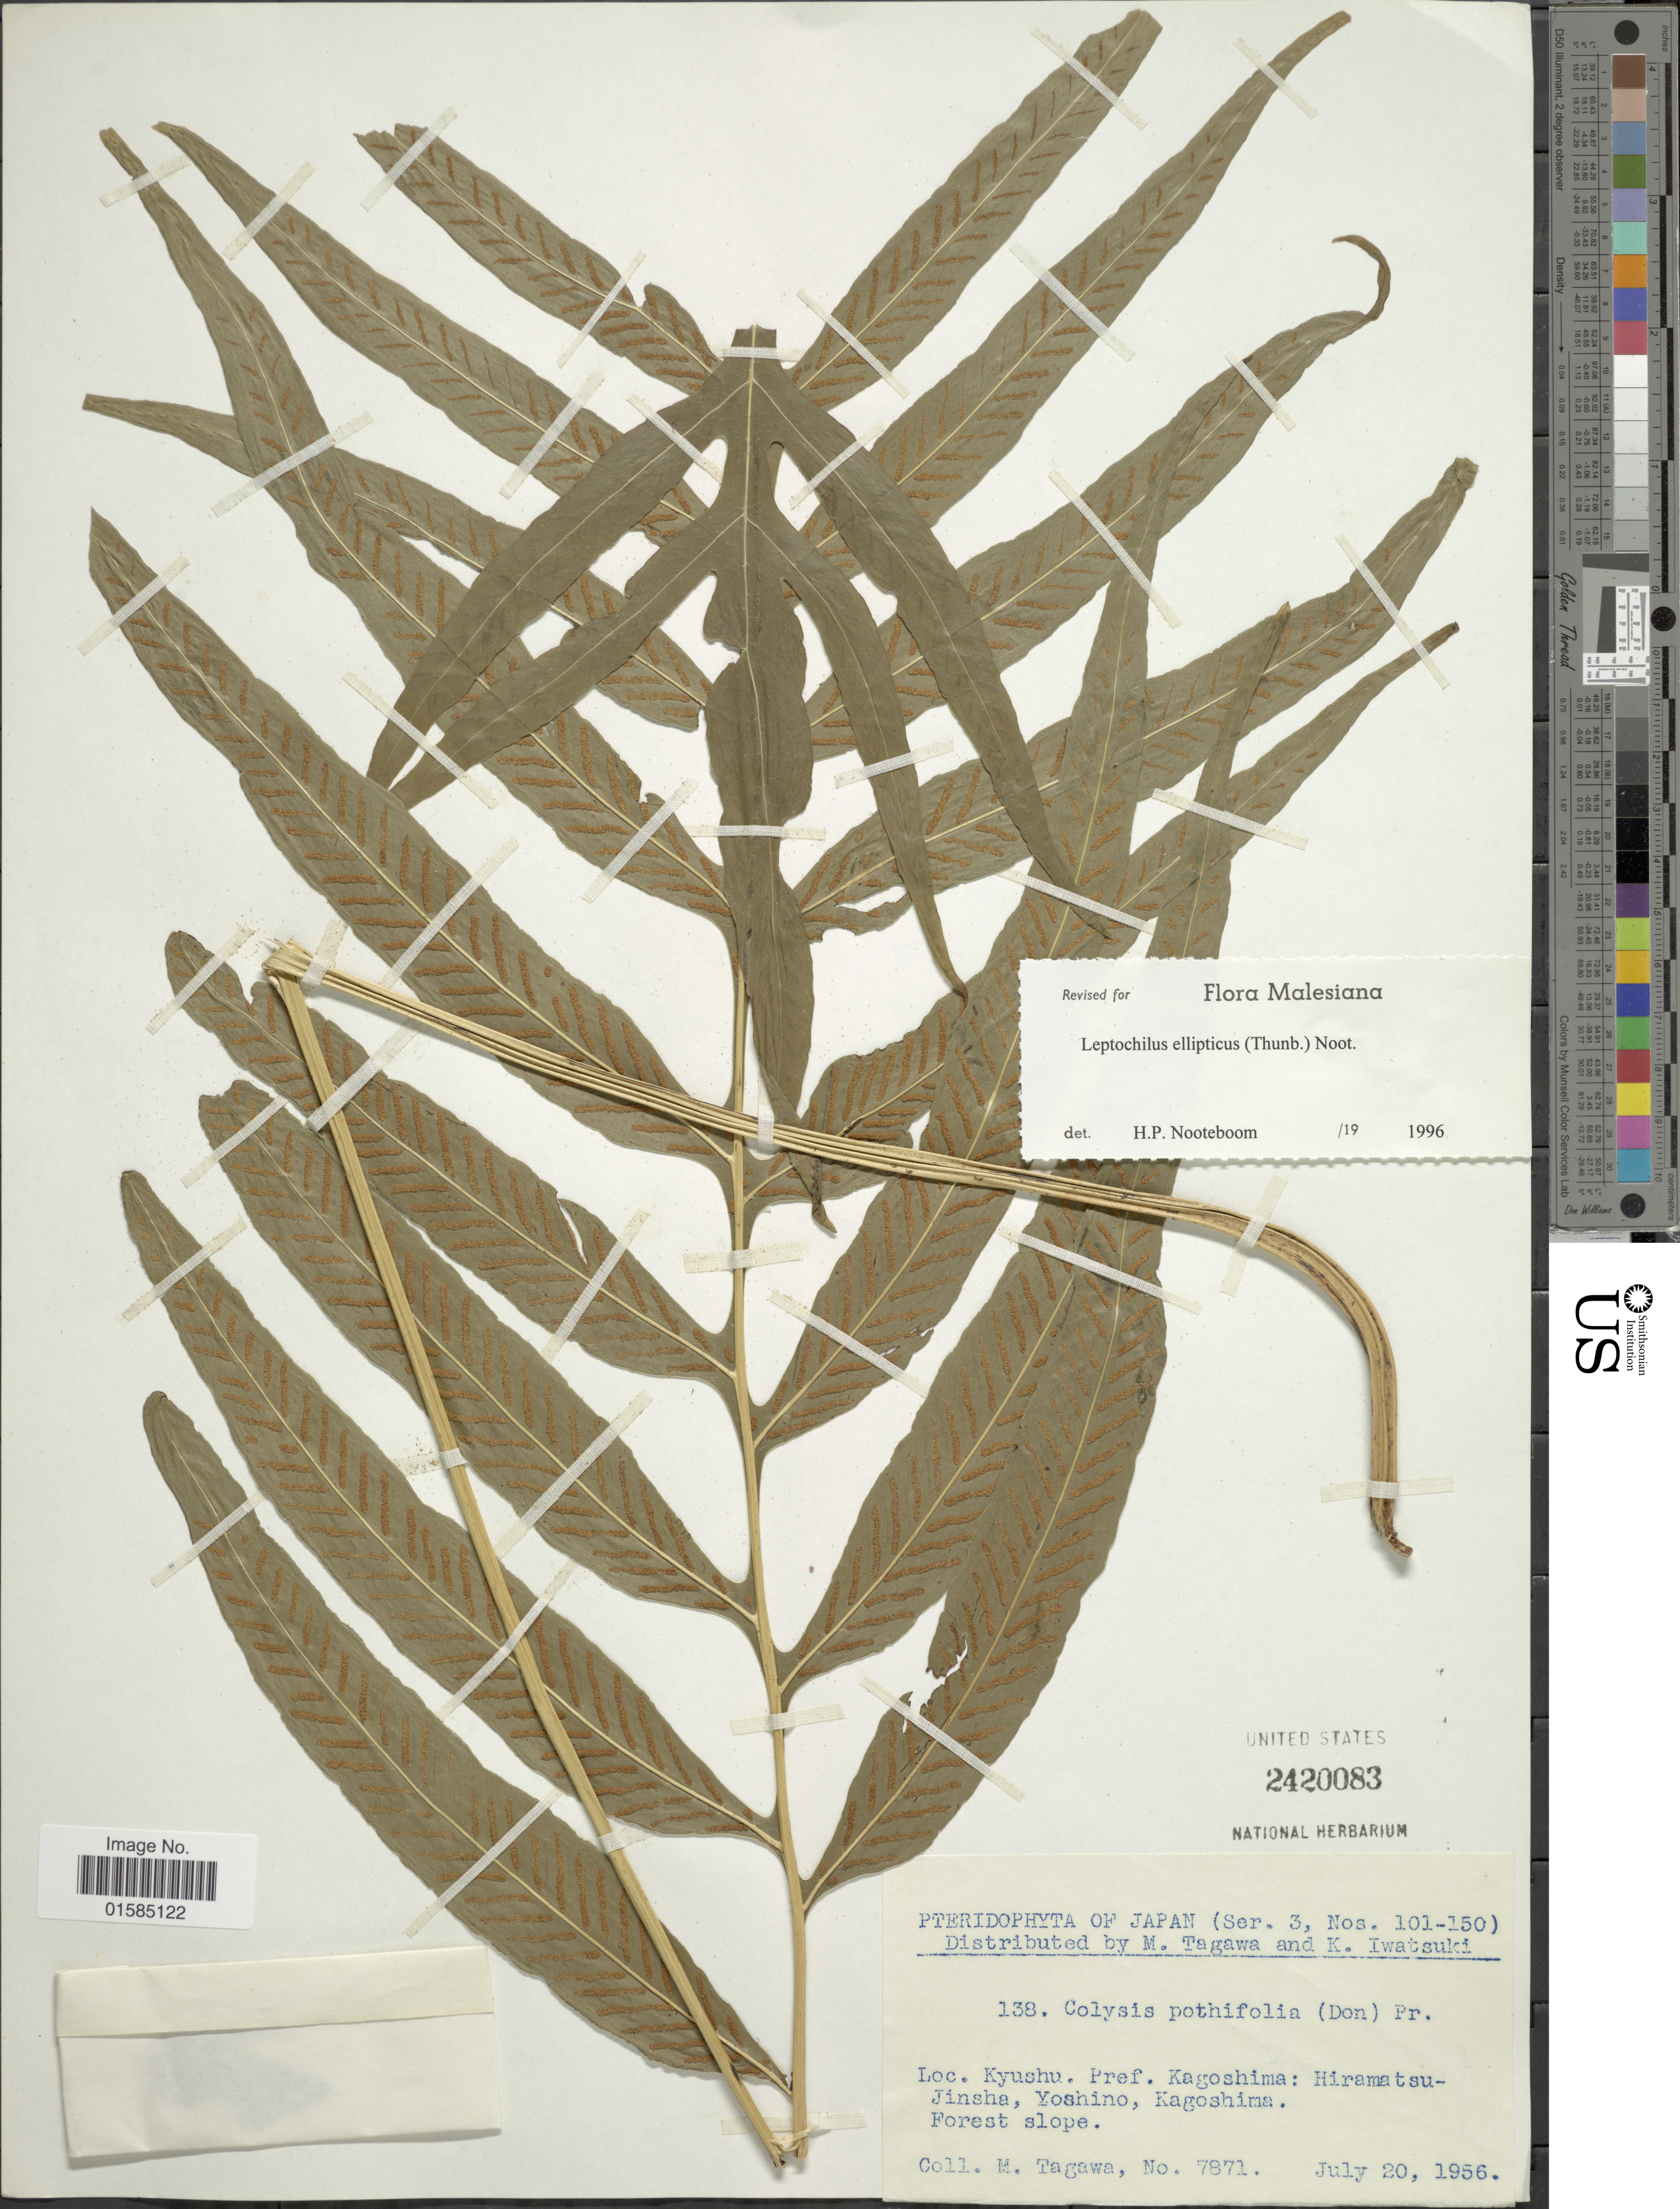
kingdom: Plantae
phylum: Tracheophyta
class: Polypodiopsida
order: Polypodiales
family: Polypodiaceae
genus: Leptochilus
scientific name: Leptochilus ellipticus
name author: (Thunb.) Noot.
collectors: M. Tagawa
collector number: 7871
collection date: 1956-07-20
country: Japan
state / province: Kagosima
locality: Japan, Kyushu. Pref. Kagoshima: Hiramatsu, Jinsha, Yoshino, Kagoshima. Forest slope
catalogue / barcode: US 2420083